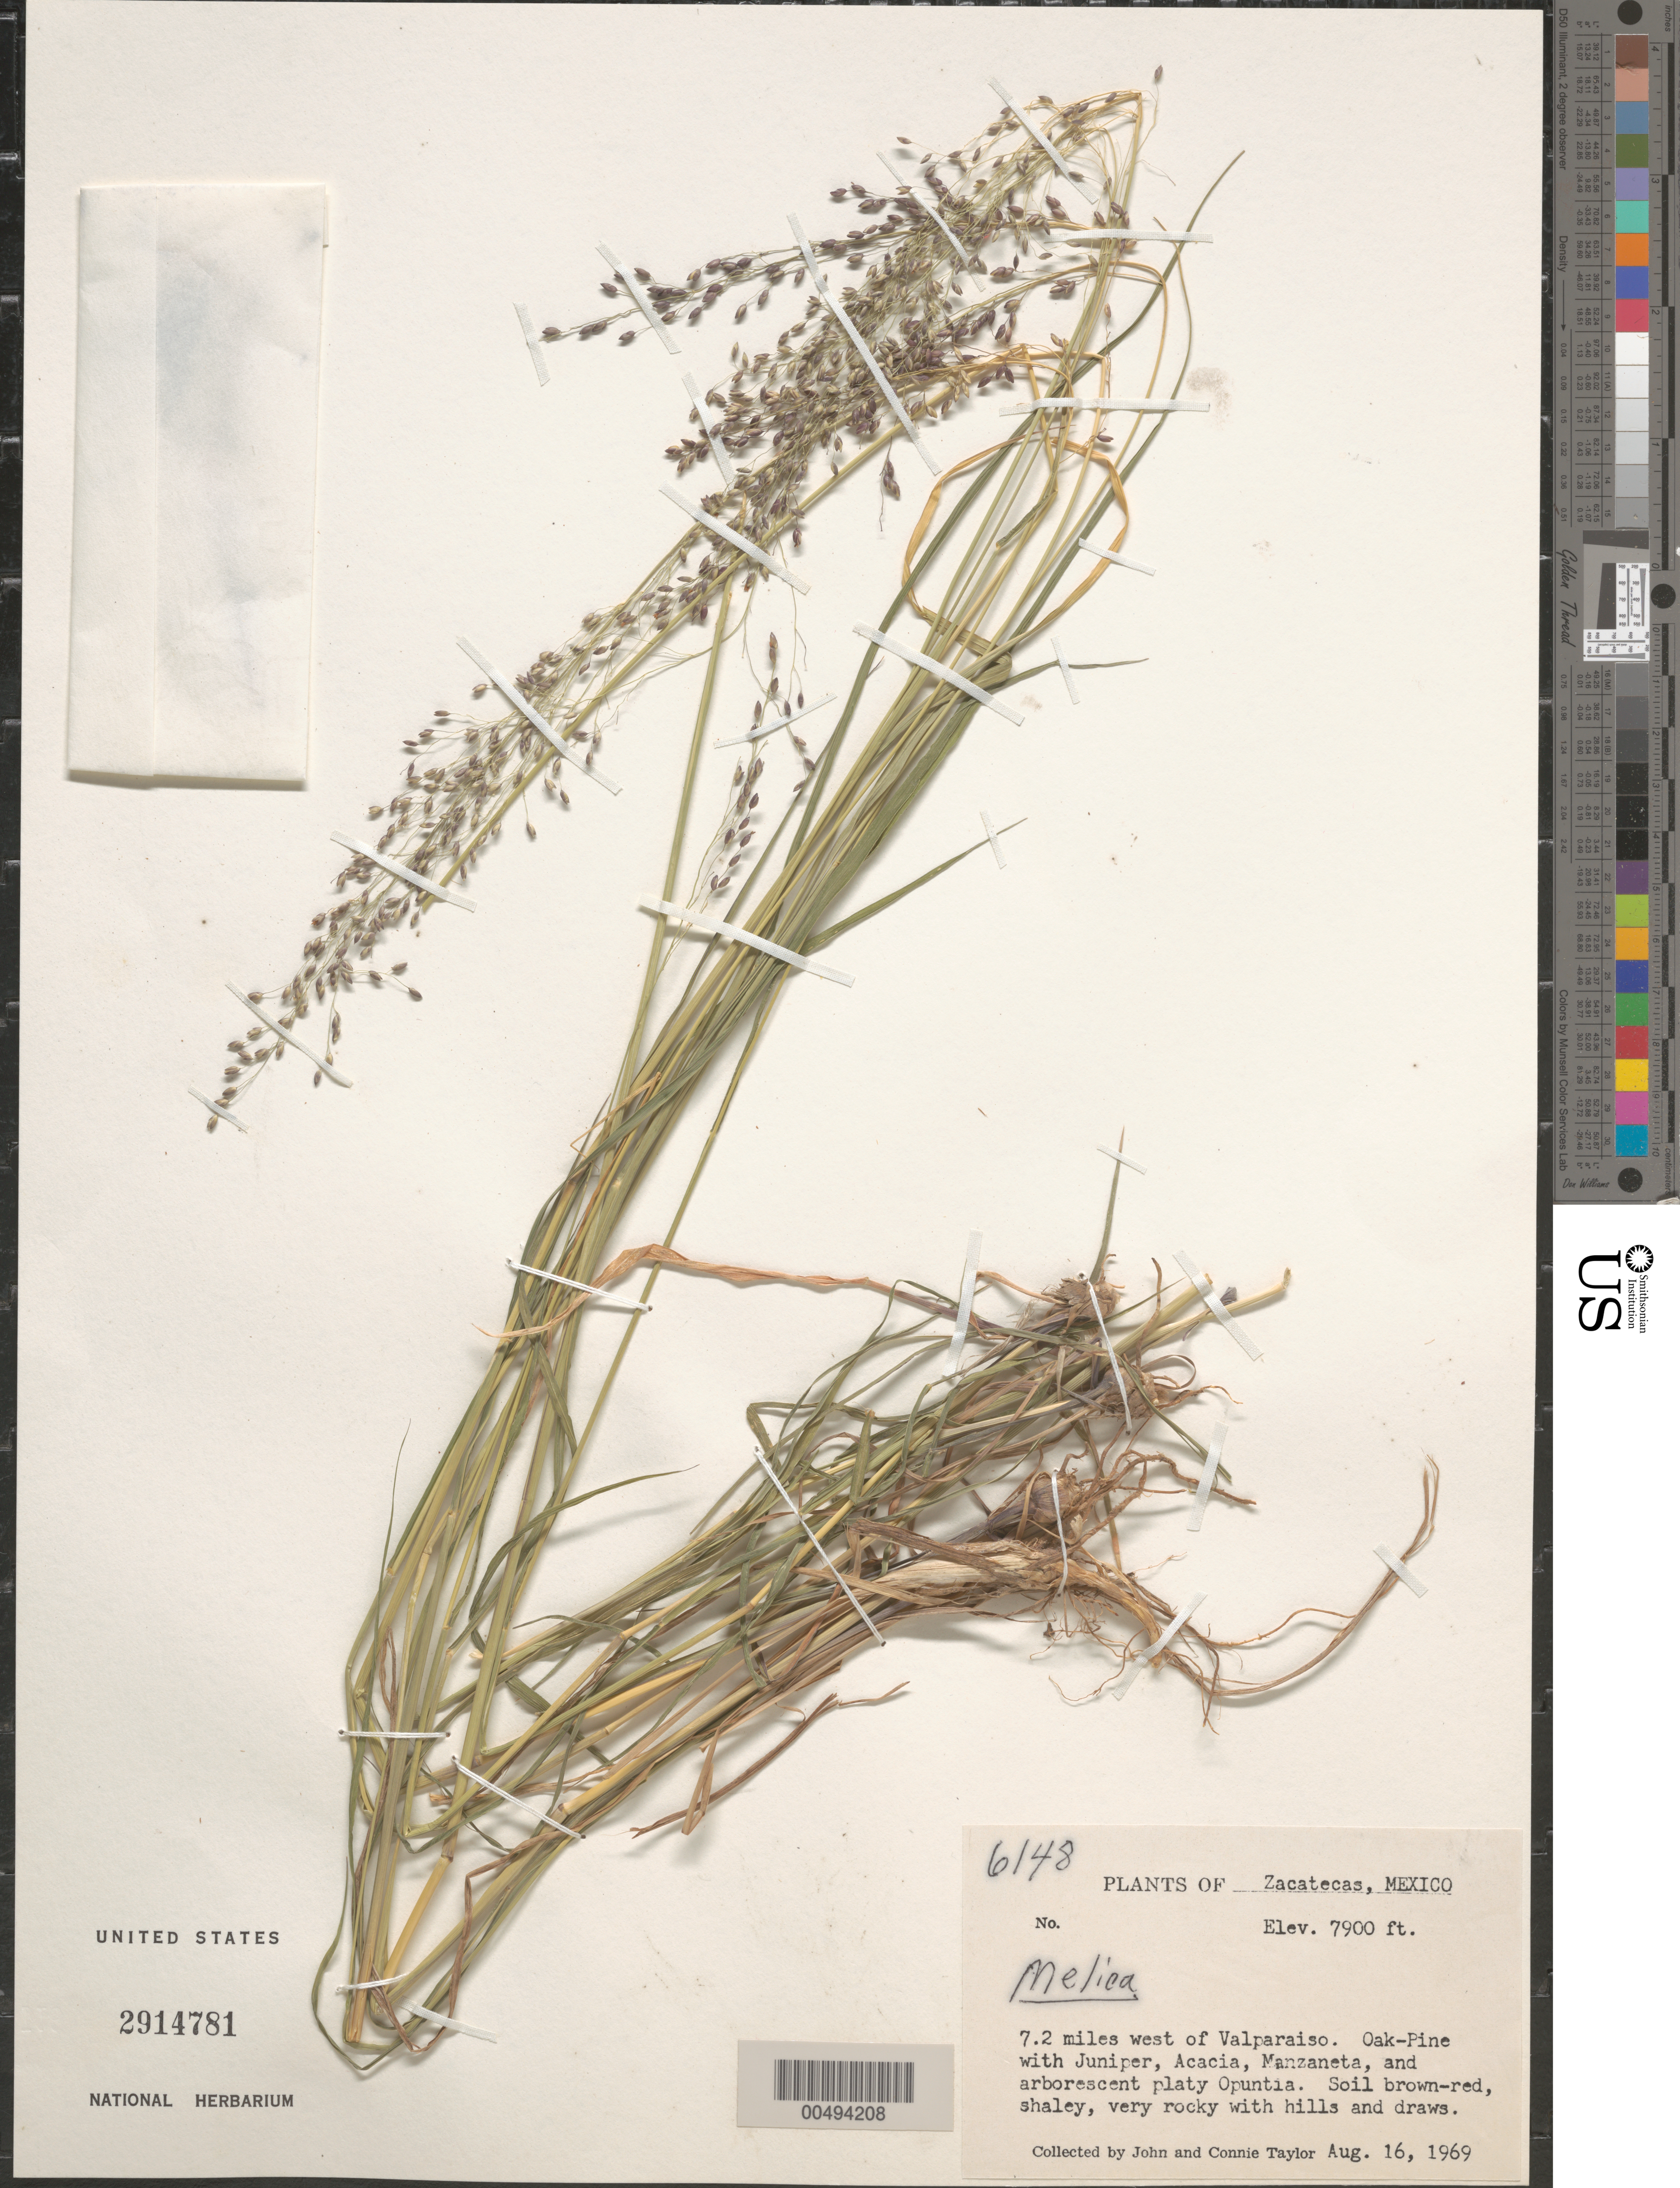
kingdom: Plantae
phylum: Tracheophyta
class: Liliopsida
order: Poales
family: Poaceae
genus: Panicum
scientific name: Panicum sp.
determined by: Soreng, Robert J., Research Associate (BOT), Smithsonian Institution - National Museum of Natural History (UNITED STATES)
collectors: J. Taylor & C. Taylor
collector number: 6148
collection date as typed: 16 Aug 1969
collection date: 1969-08-16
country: Mexico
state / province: Zacatecas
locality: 7.2 mi W of Valparaiso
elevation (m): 2408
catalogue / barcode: US 2914781